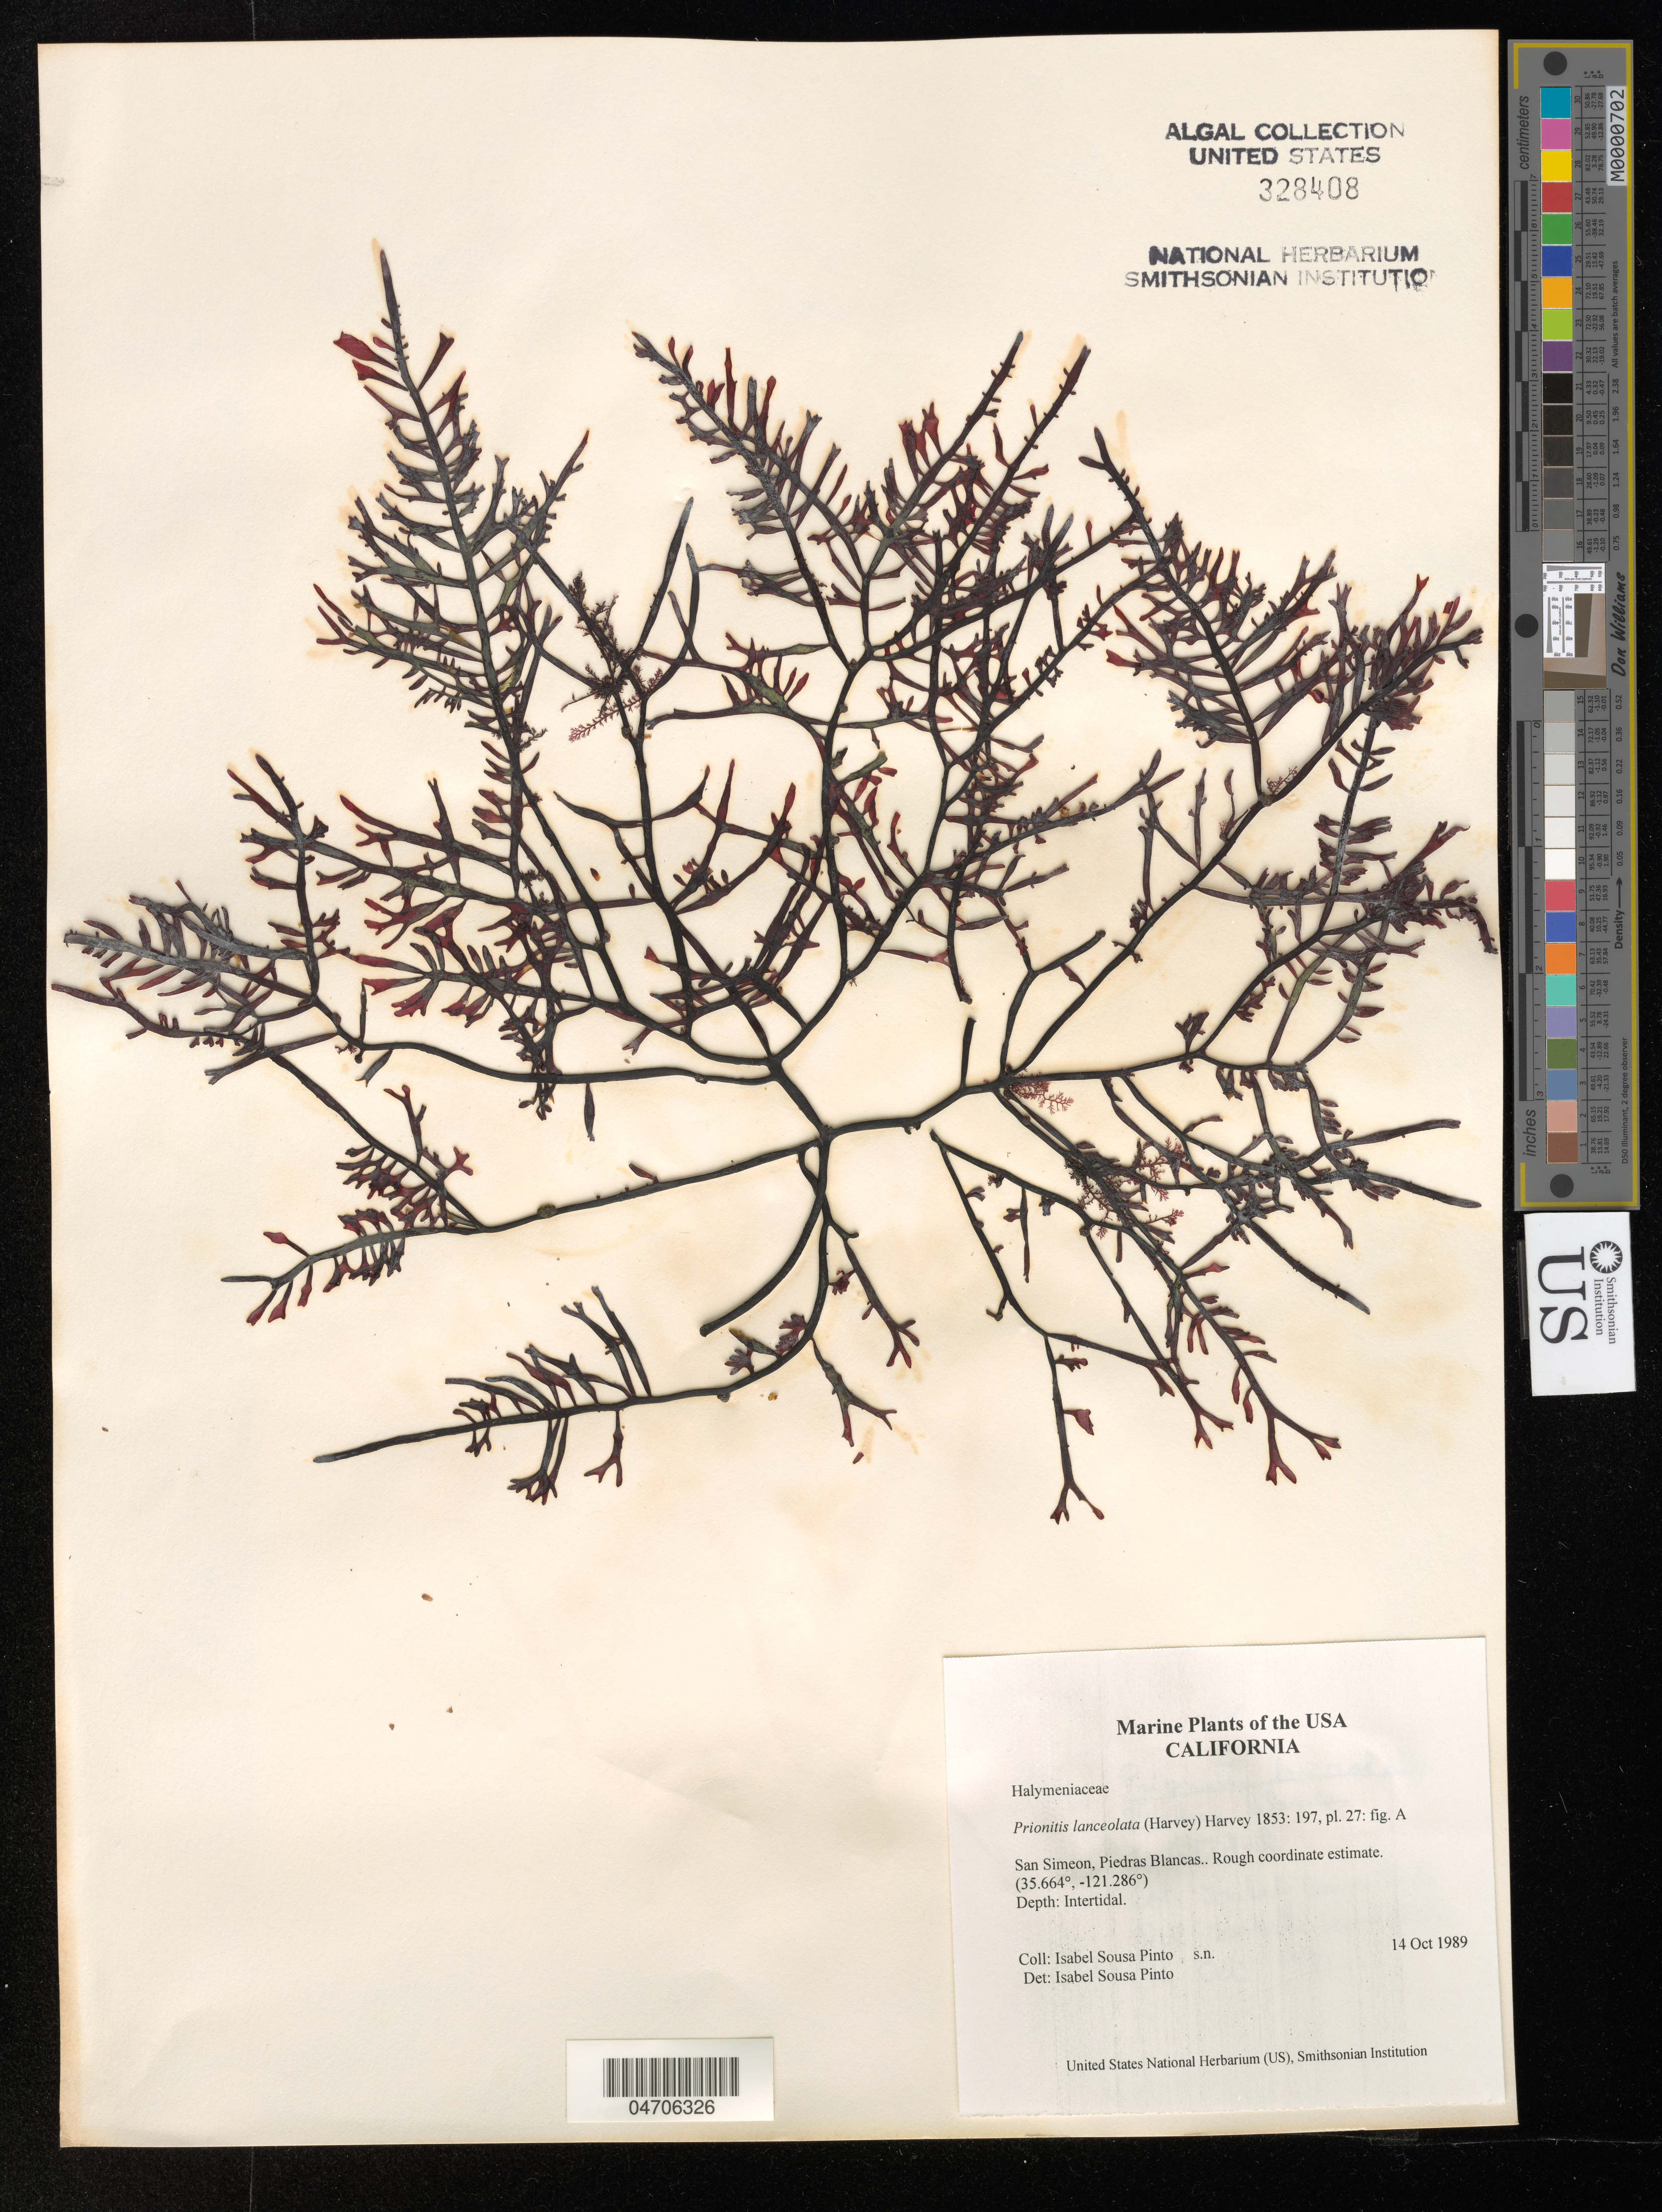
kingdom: Plantae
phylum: Rhodophyta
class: Florideophyceae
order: Cryptonemiales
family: Cryptonemiaceae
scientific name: Prionitis lanceolata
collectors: I. Sousa Pinto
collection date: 1989-10-14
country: United States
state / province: California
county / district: San Luis Obispo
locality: San Simeon, Piedras Blancas.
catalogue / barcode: US 328408